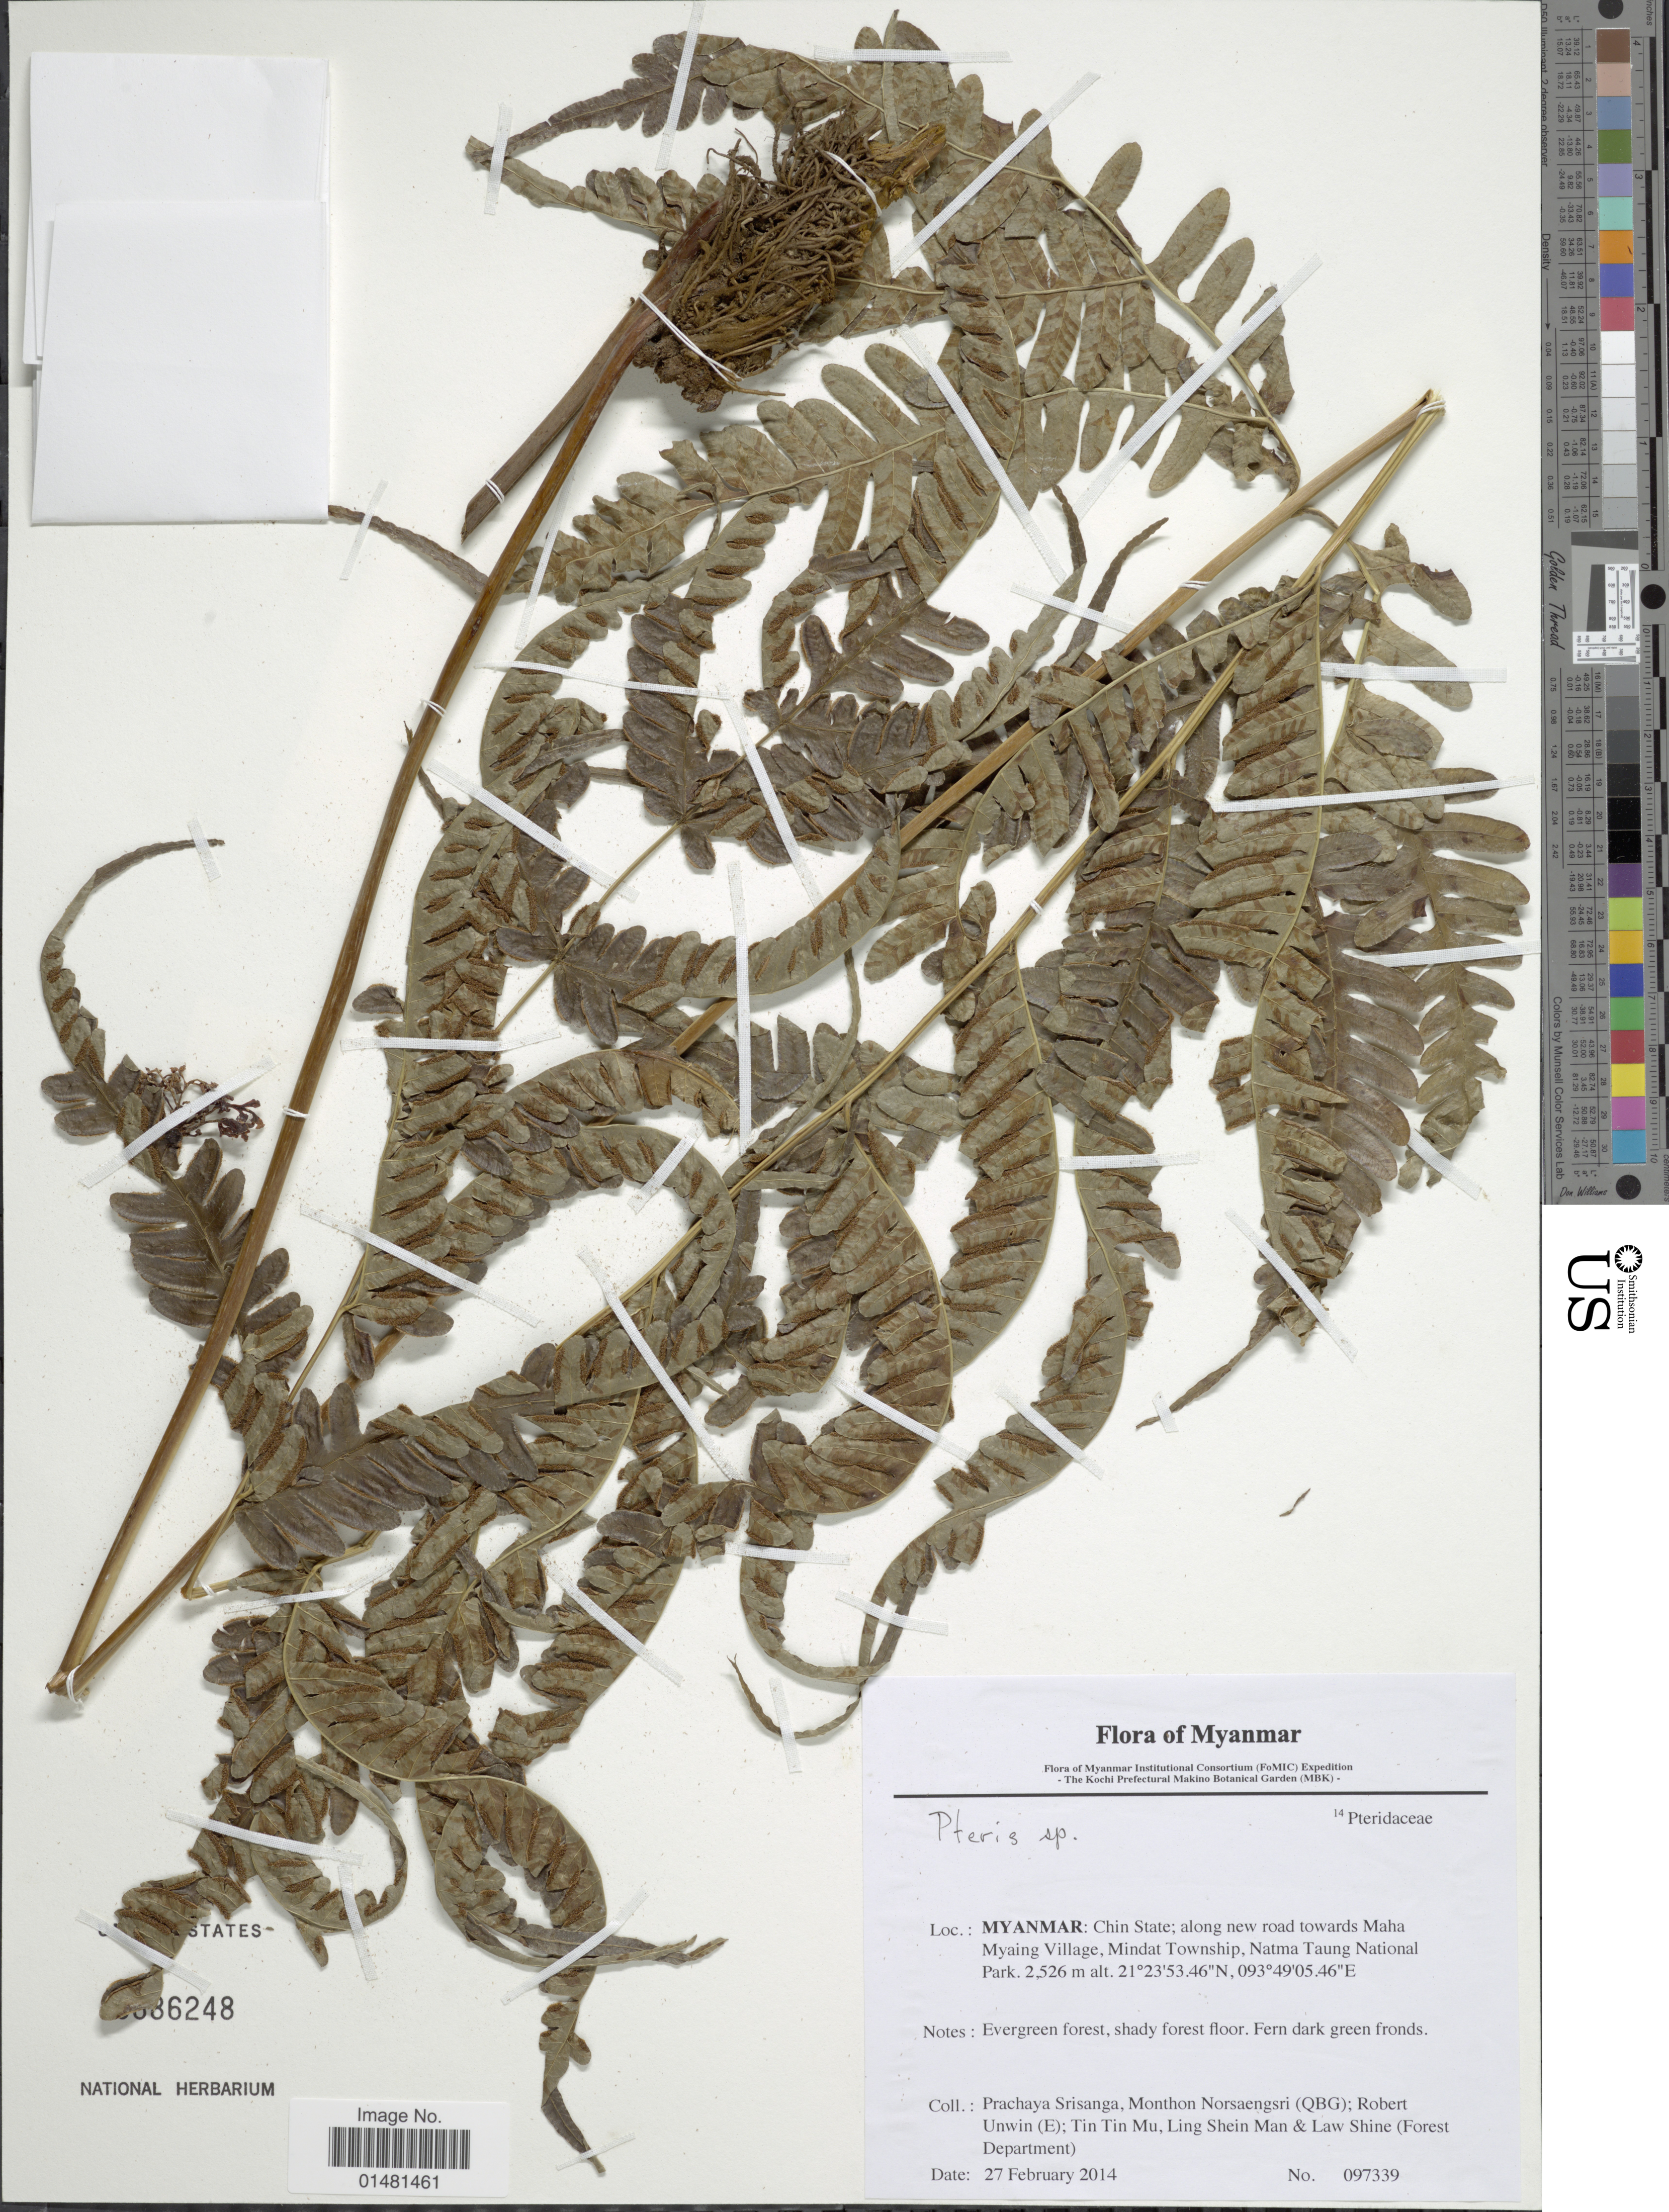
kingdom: Plantae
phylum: Tracheophyta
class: Polypodiopsida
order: Polypodiales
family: Pteridaceae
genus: Pteris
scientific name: Pteris sp.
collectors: P. Srisanga, M. Norsaengsri, R. Unwin, Tin Tin Mu & et al.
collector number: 97339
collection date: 2014-02-27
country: Myanmar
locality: Chin State; along new road towards Maha Myaing Village, Mindat Township, Natma Taung National Park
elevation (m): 2526